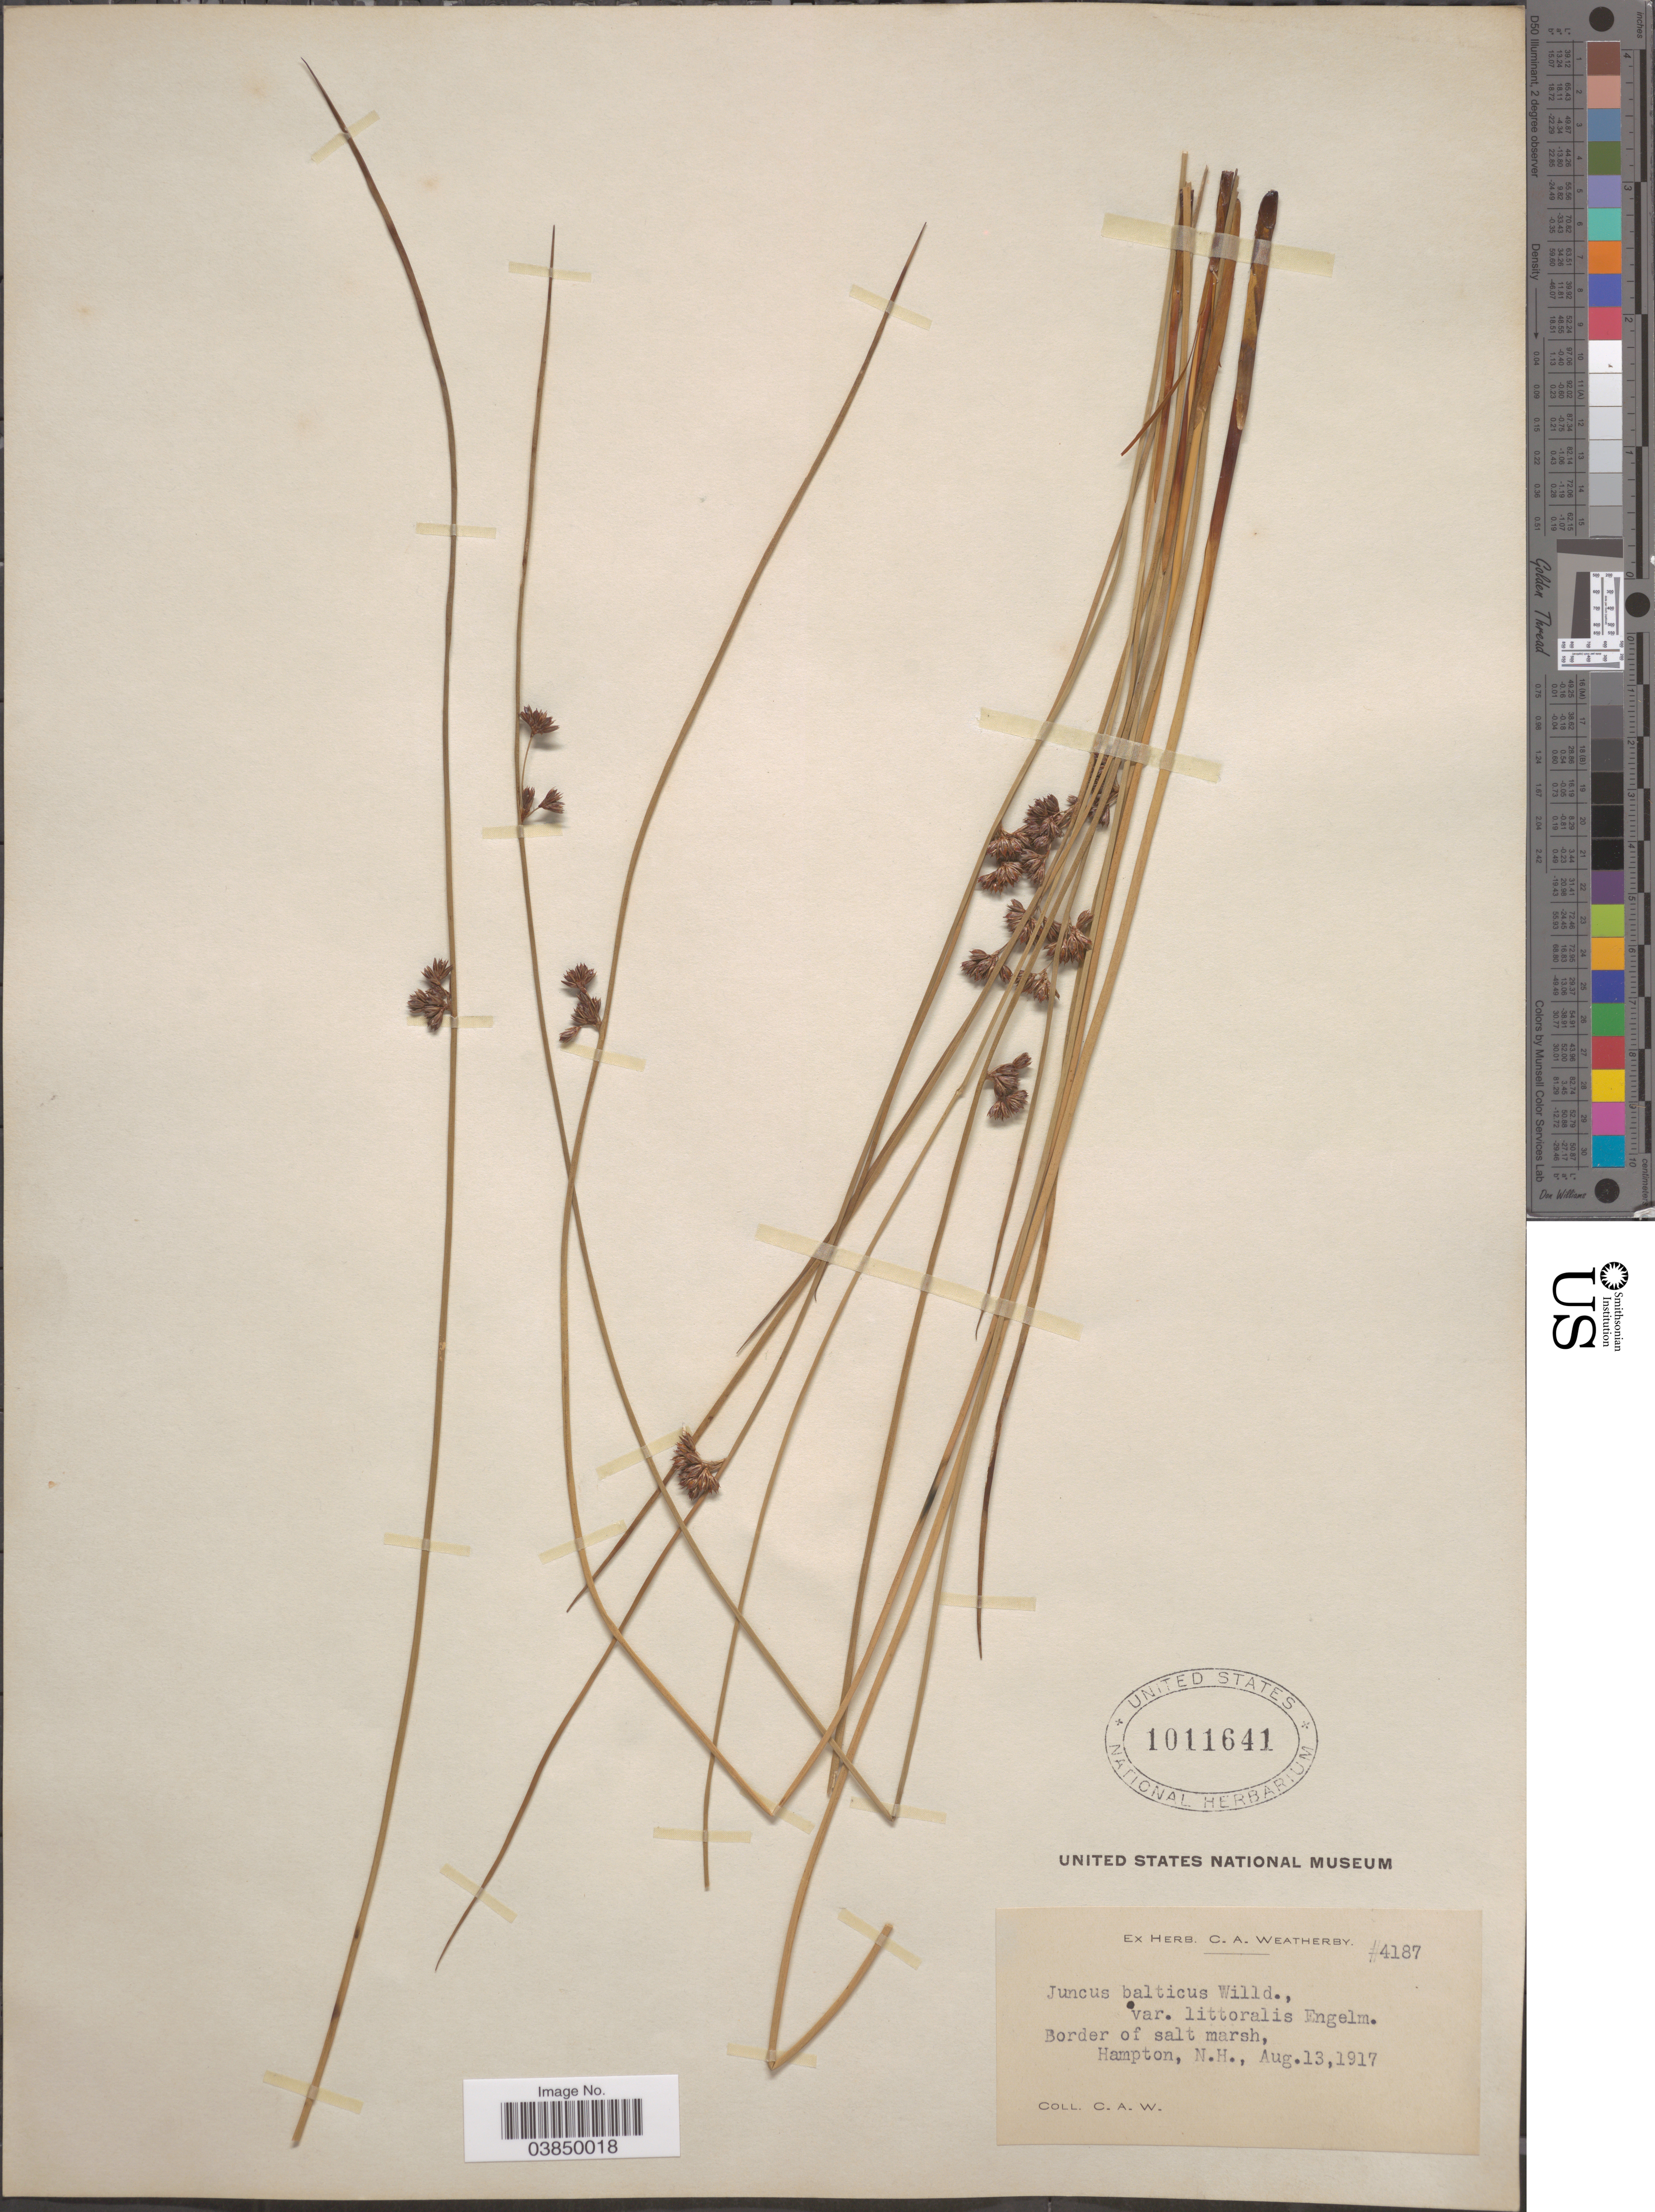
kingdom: Plantae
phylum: Tracheophyta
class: Liliopsida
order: Poales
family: Juncaceae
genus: Juncus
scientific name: Juncus balticus var. littoralis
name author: Engelm.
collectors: C. A. Weatherby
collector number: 4187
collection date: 1917-08-13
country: United States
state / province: New Hampshire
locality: Border of salt marsh, Hampton.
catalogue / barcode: US 1011641